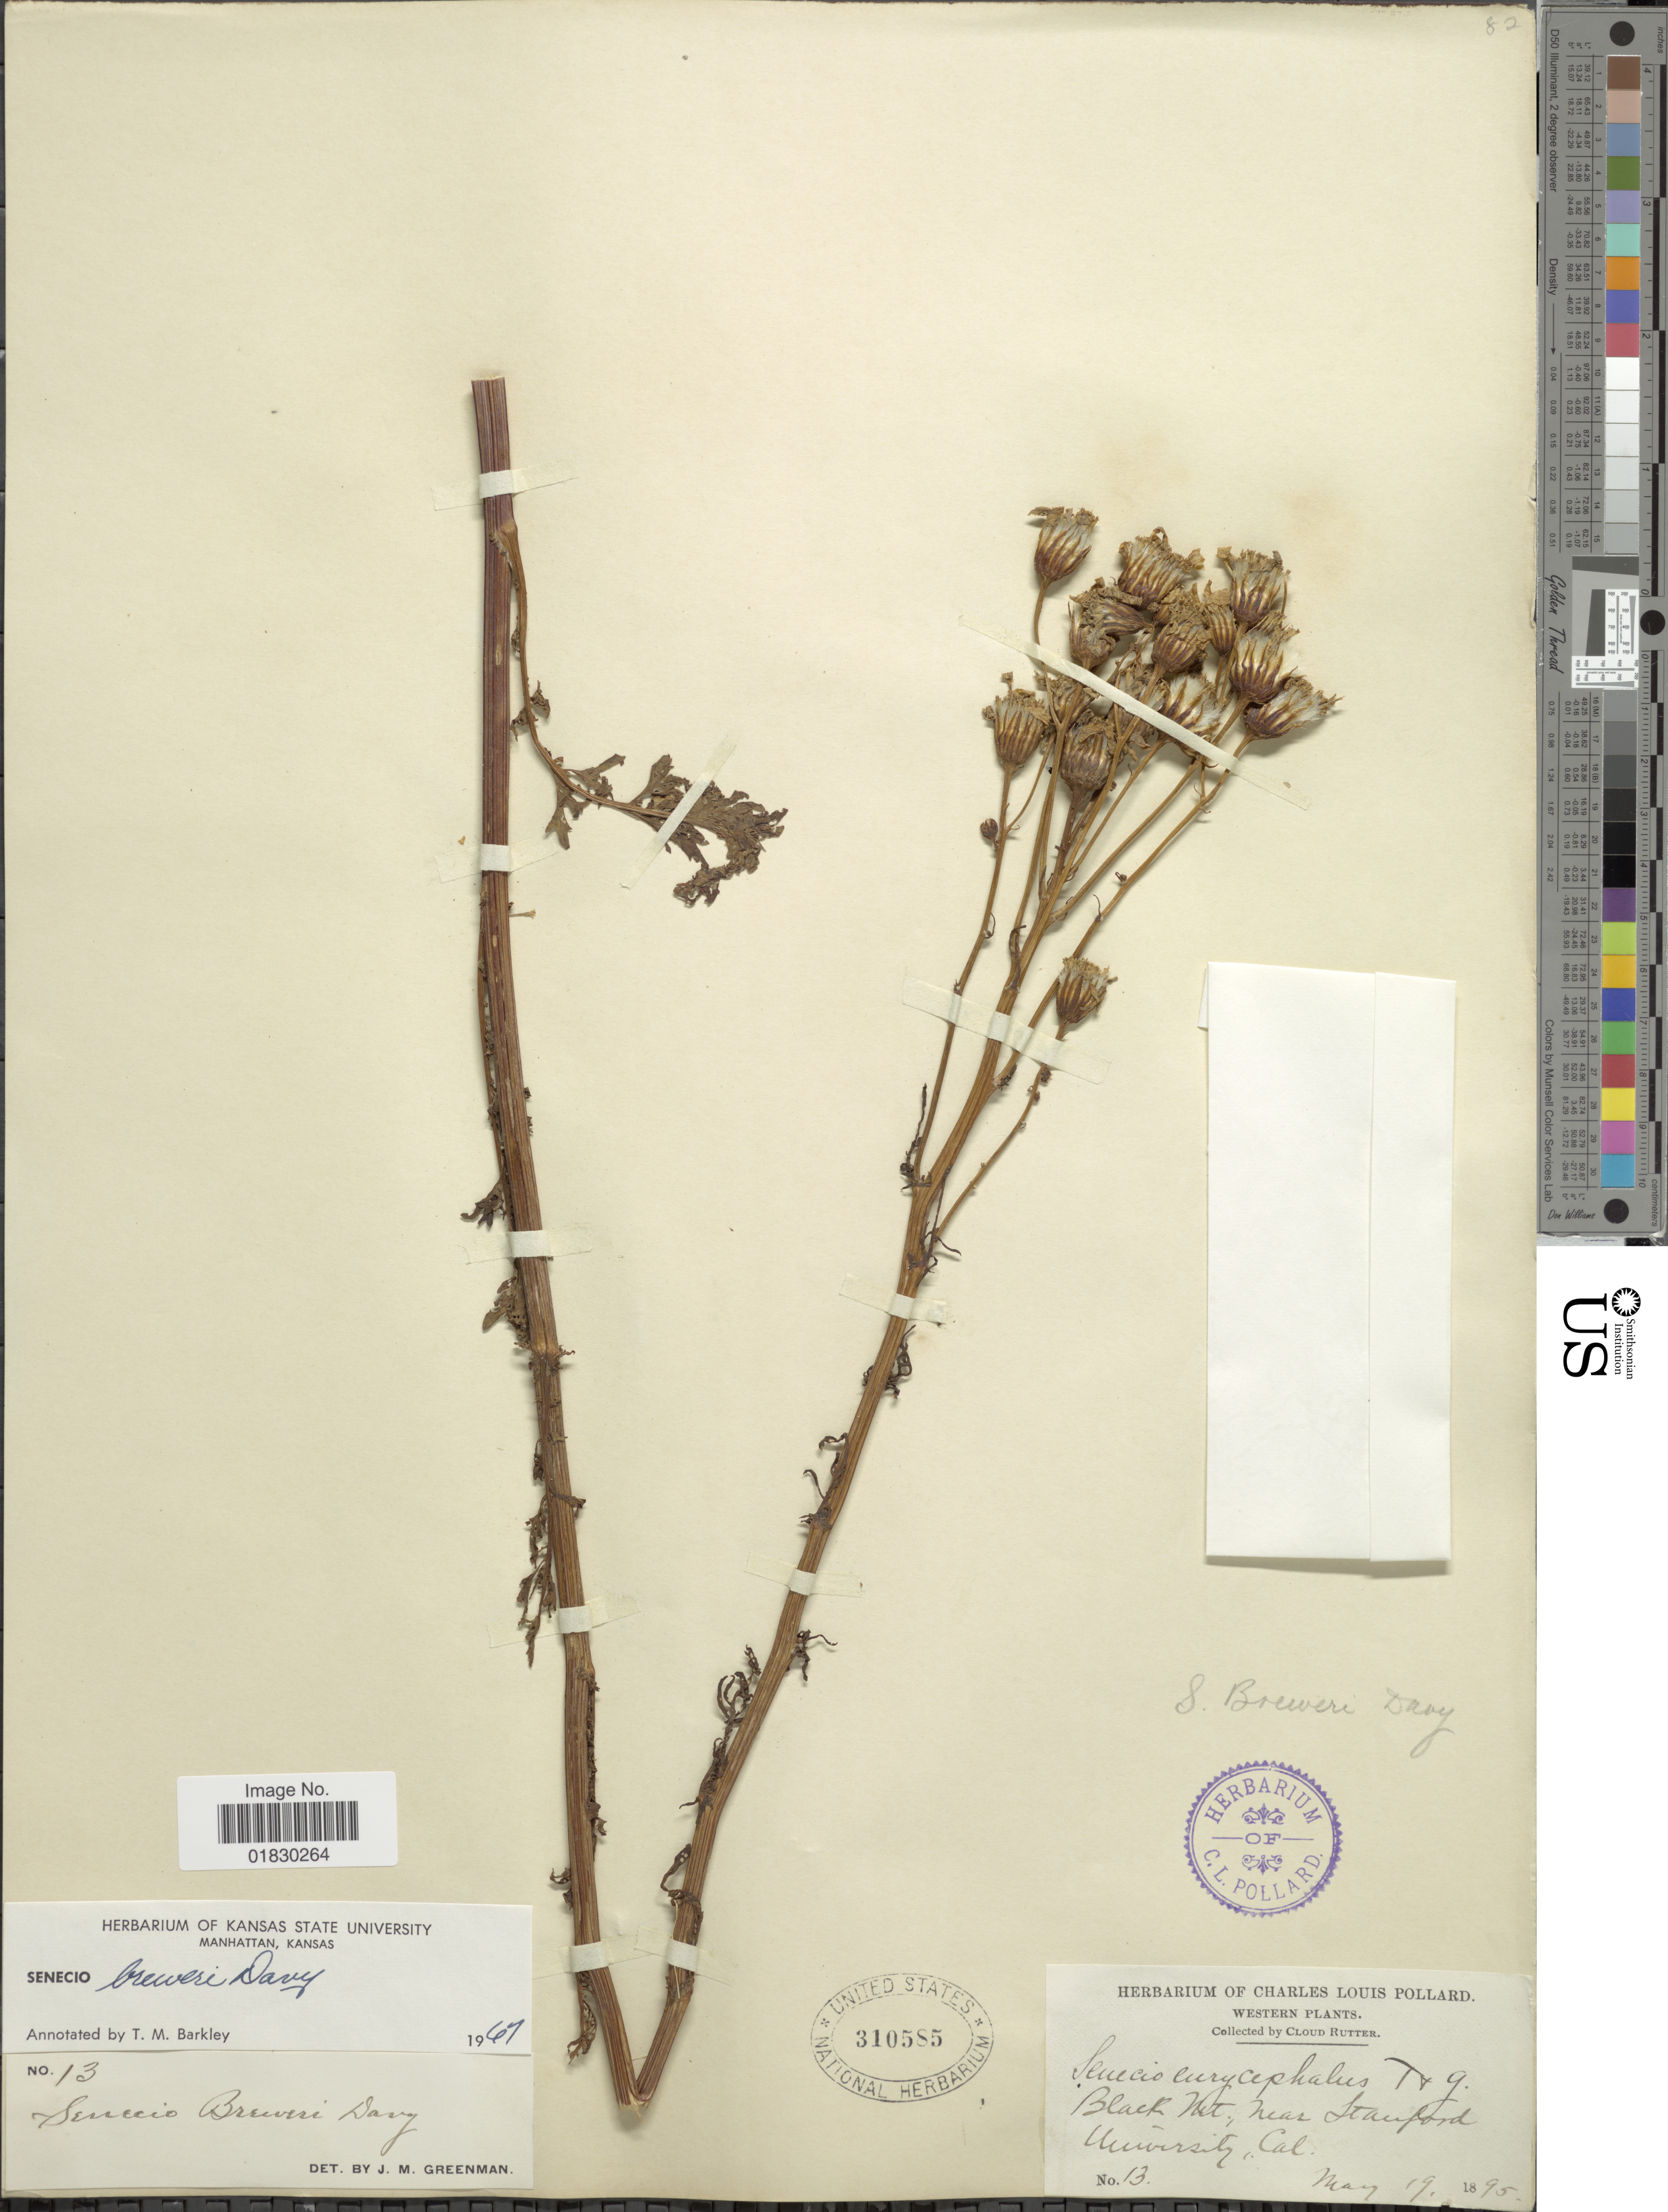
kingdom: Plantae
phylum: Tracheophyta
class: Magnoliopsida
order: Asterales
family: Asteraceae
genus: Packera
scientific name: Packera breweri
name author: (Burtt Davy) W.A. Weber & Á. Löve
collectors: C. Rutter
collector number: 13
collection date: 1895-05-19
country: United States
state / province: California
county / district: Santa Clara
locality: Black Mt., near Stanford University, Cal. Western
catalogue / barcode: US 310585